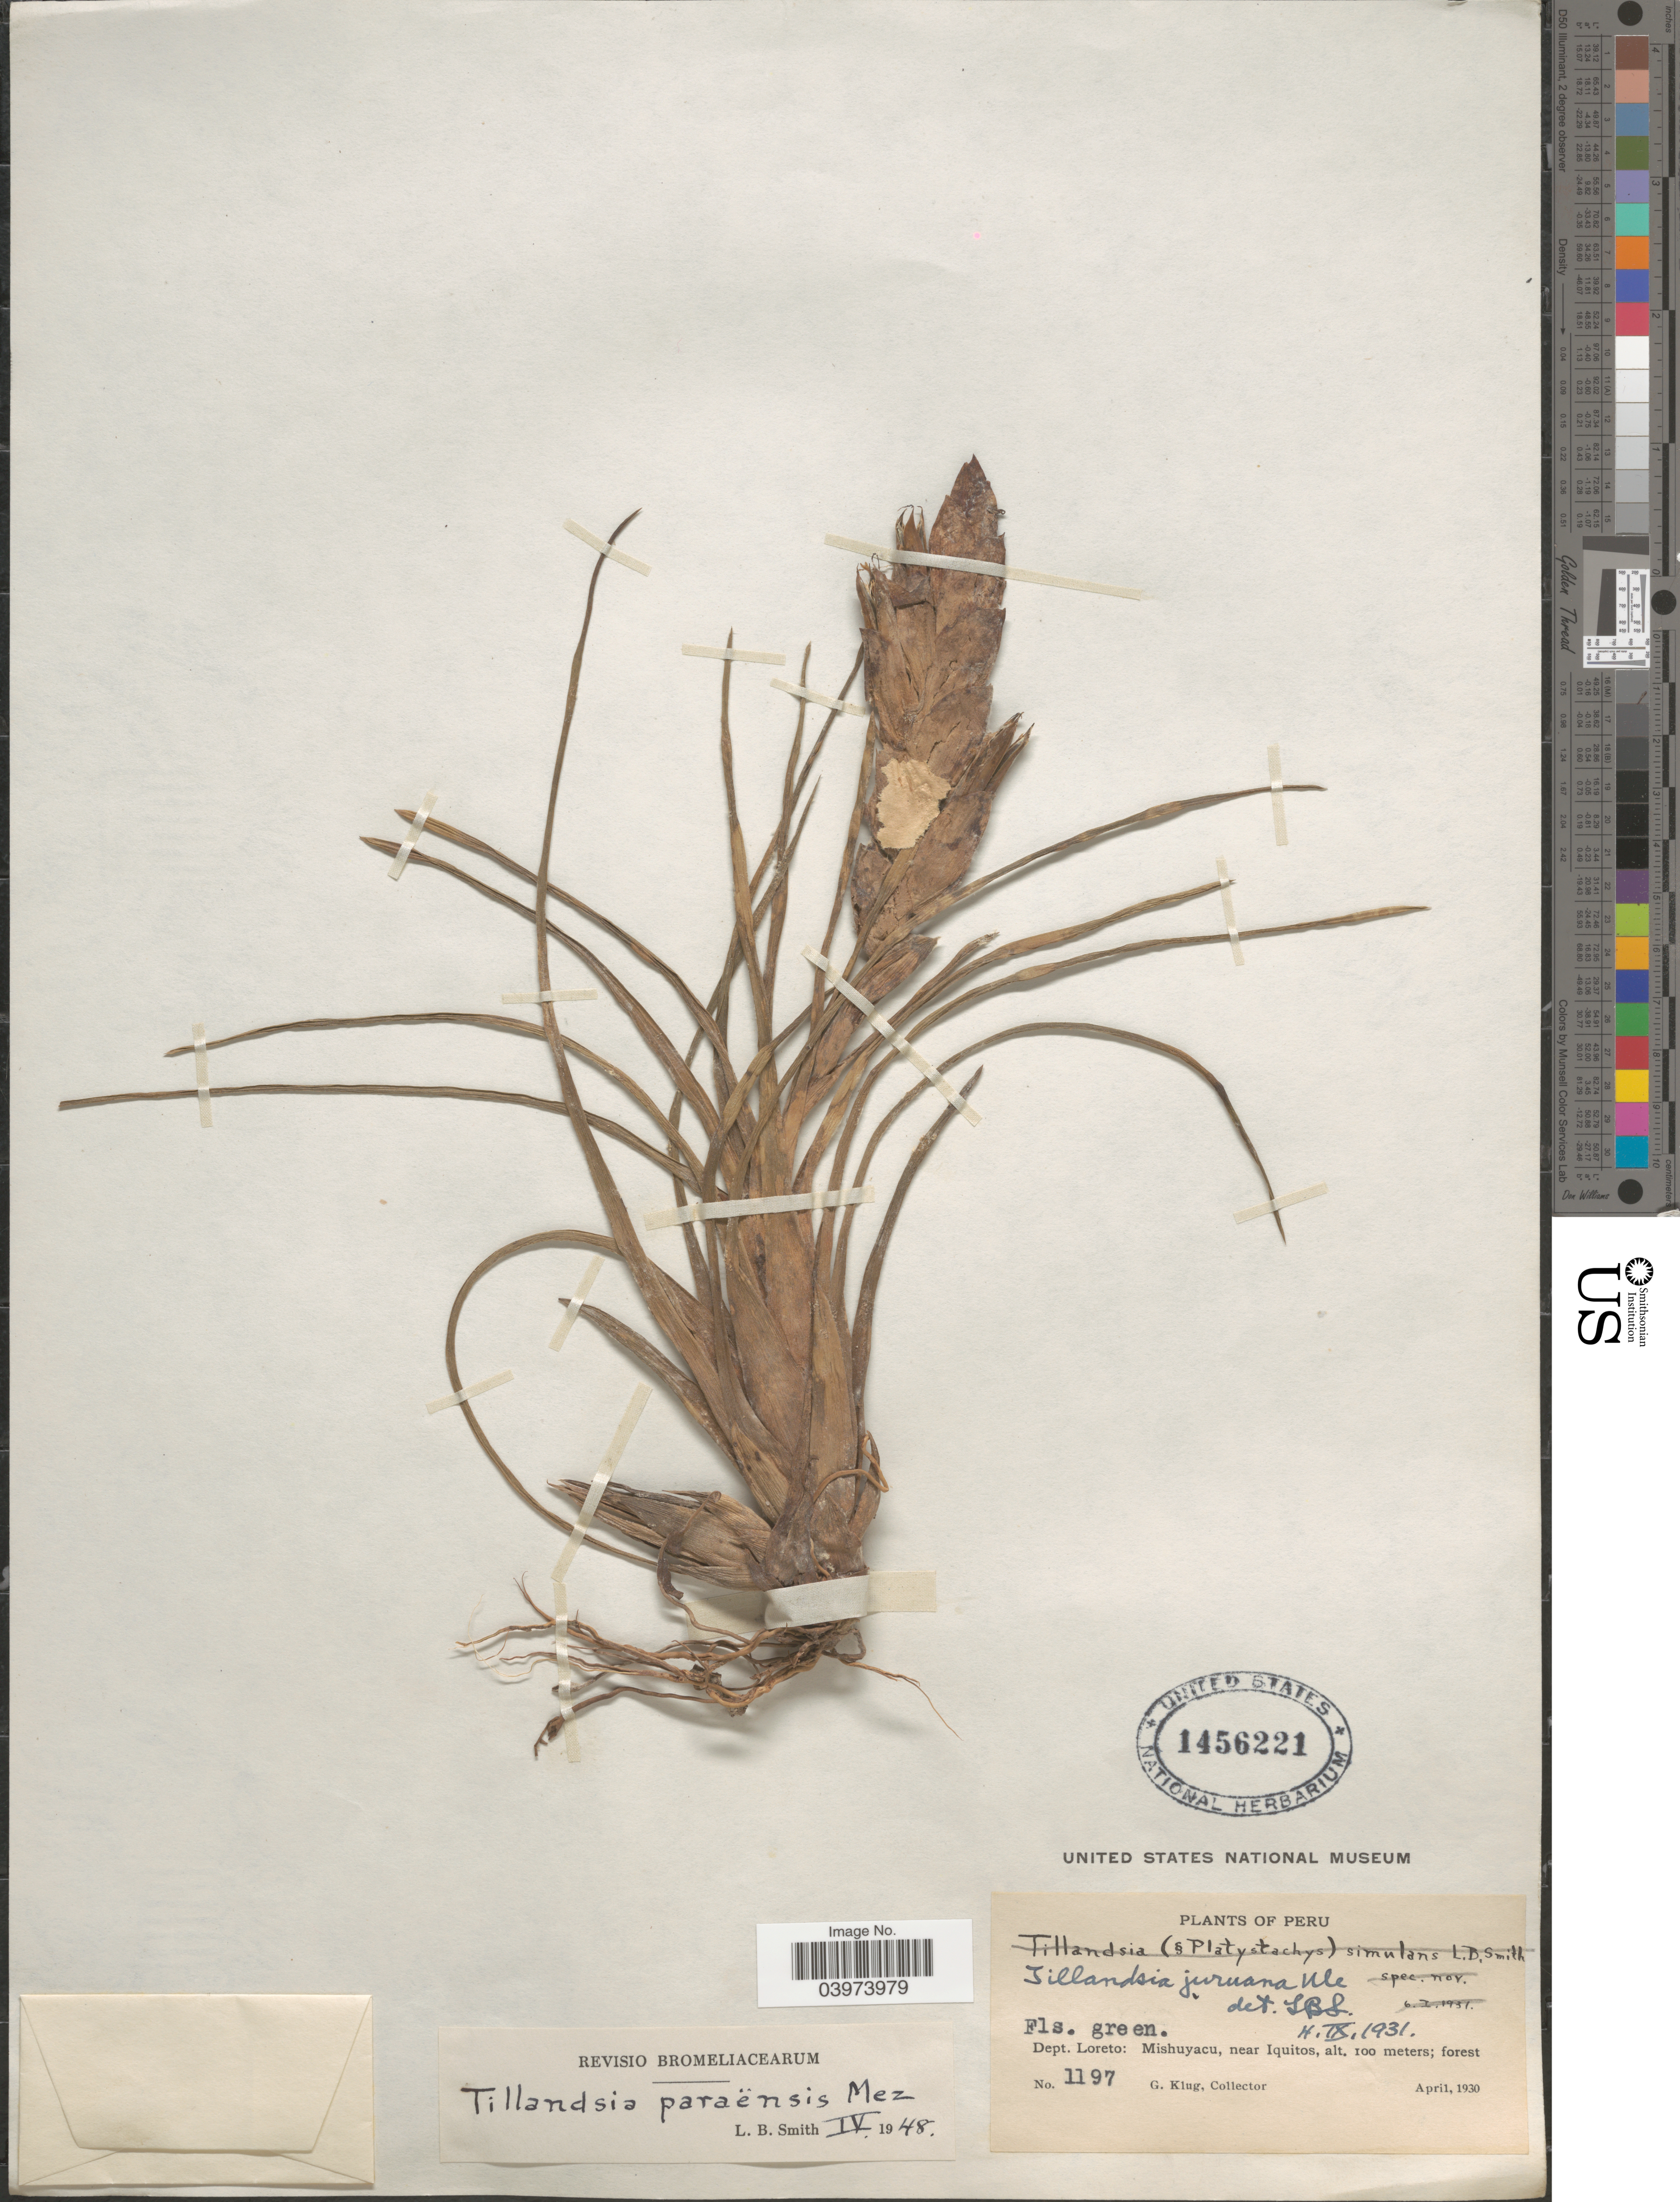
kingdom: Plantae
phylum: Tracheophyta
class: Liliopsida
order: Poales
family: Bromeliaceae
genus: Tillandsia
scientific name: Tillandsia paraensis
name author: Mez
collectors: G. Klug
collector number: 1197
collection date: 1930-04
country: Peru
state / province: Loreto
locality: Dept. Loreto: Mishuyacu, near Iquitos.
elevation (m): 100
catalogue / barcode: US 1456221